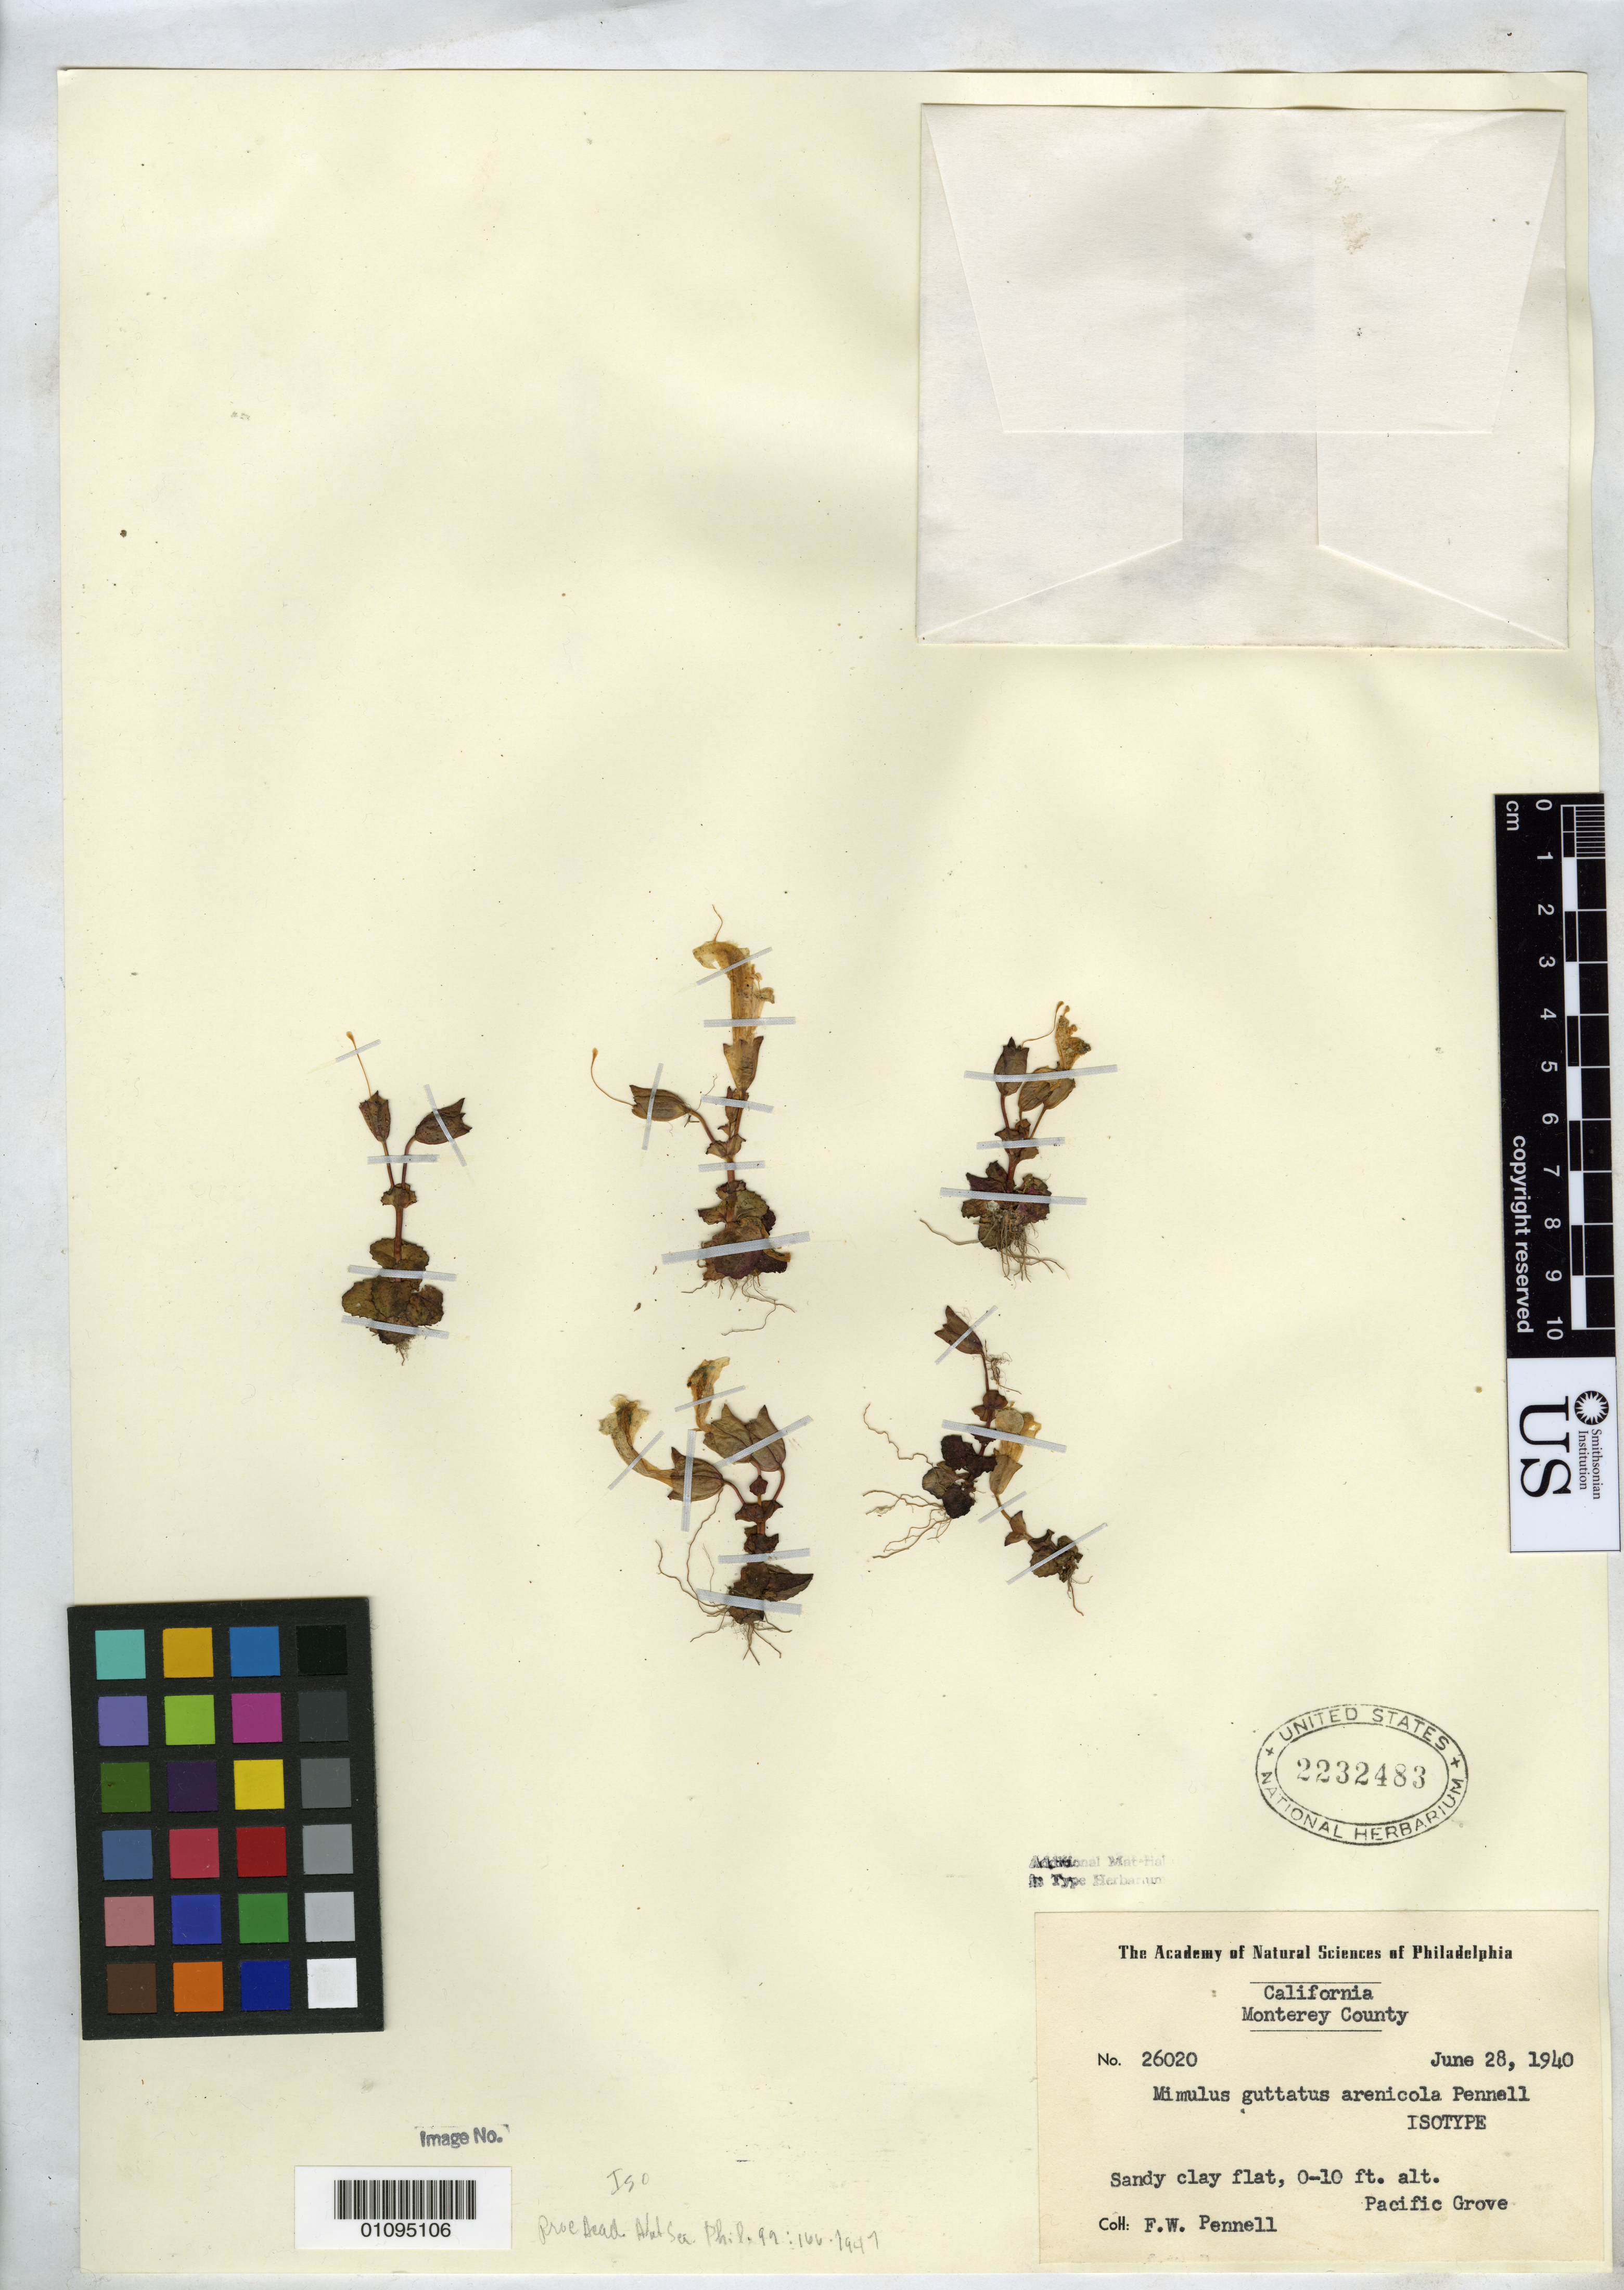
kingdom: Plantae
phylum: Tracheophyta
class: Magnoliopsida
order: Lamiales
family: Phrymaceae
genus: Mimulus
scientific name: Mimulus guttatus subsp. arenicola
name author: Pennell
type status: Isotype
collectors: F. W. Pennell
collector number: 26020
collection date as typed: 28 Jun 1940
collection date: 1940-06-28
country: United States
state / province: California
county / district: Monterey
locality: Pacific Grove.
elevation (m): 0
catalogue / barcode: US 2232483